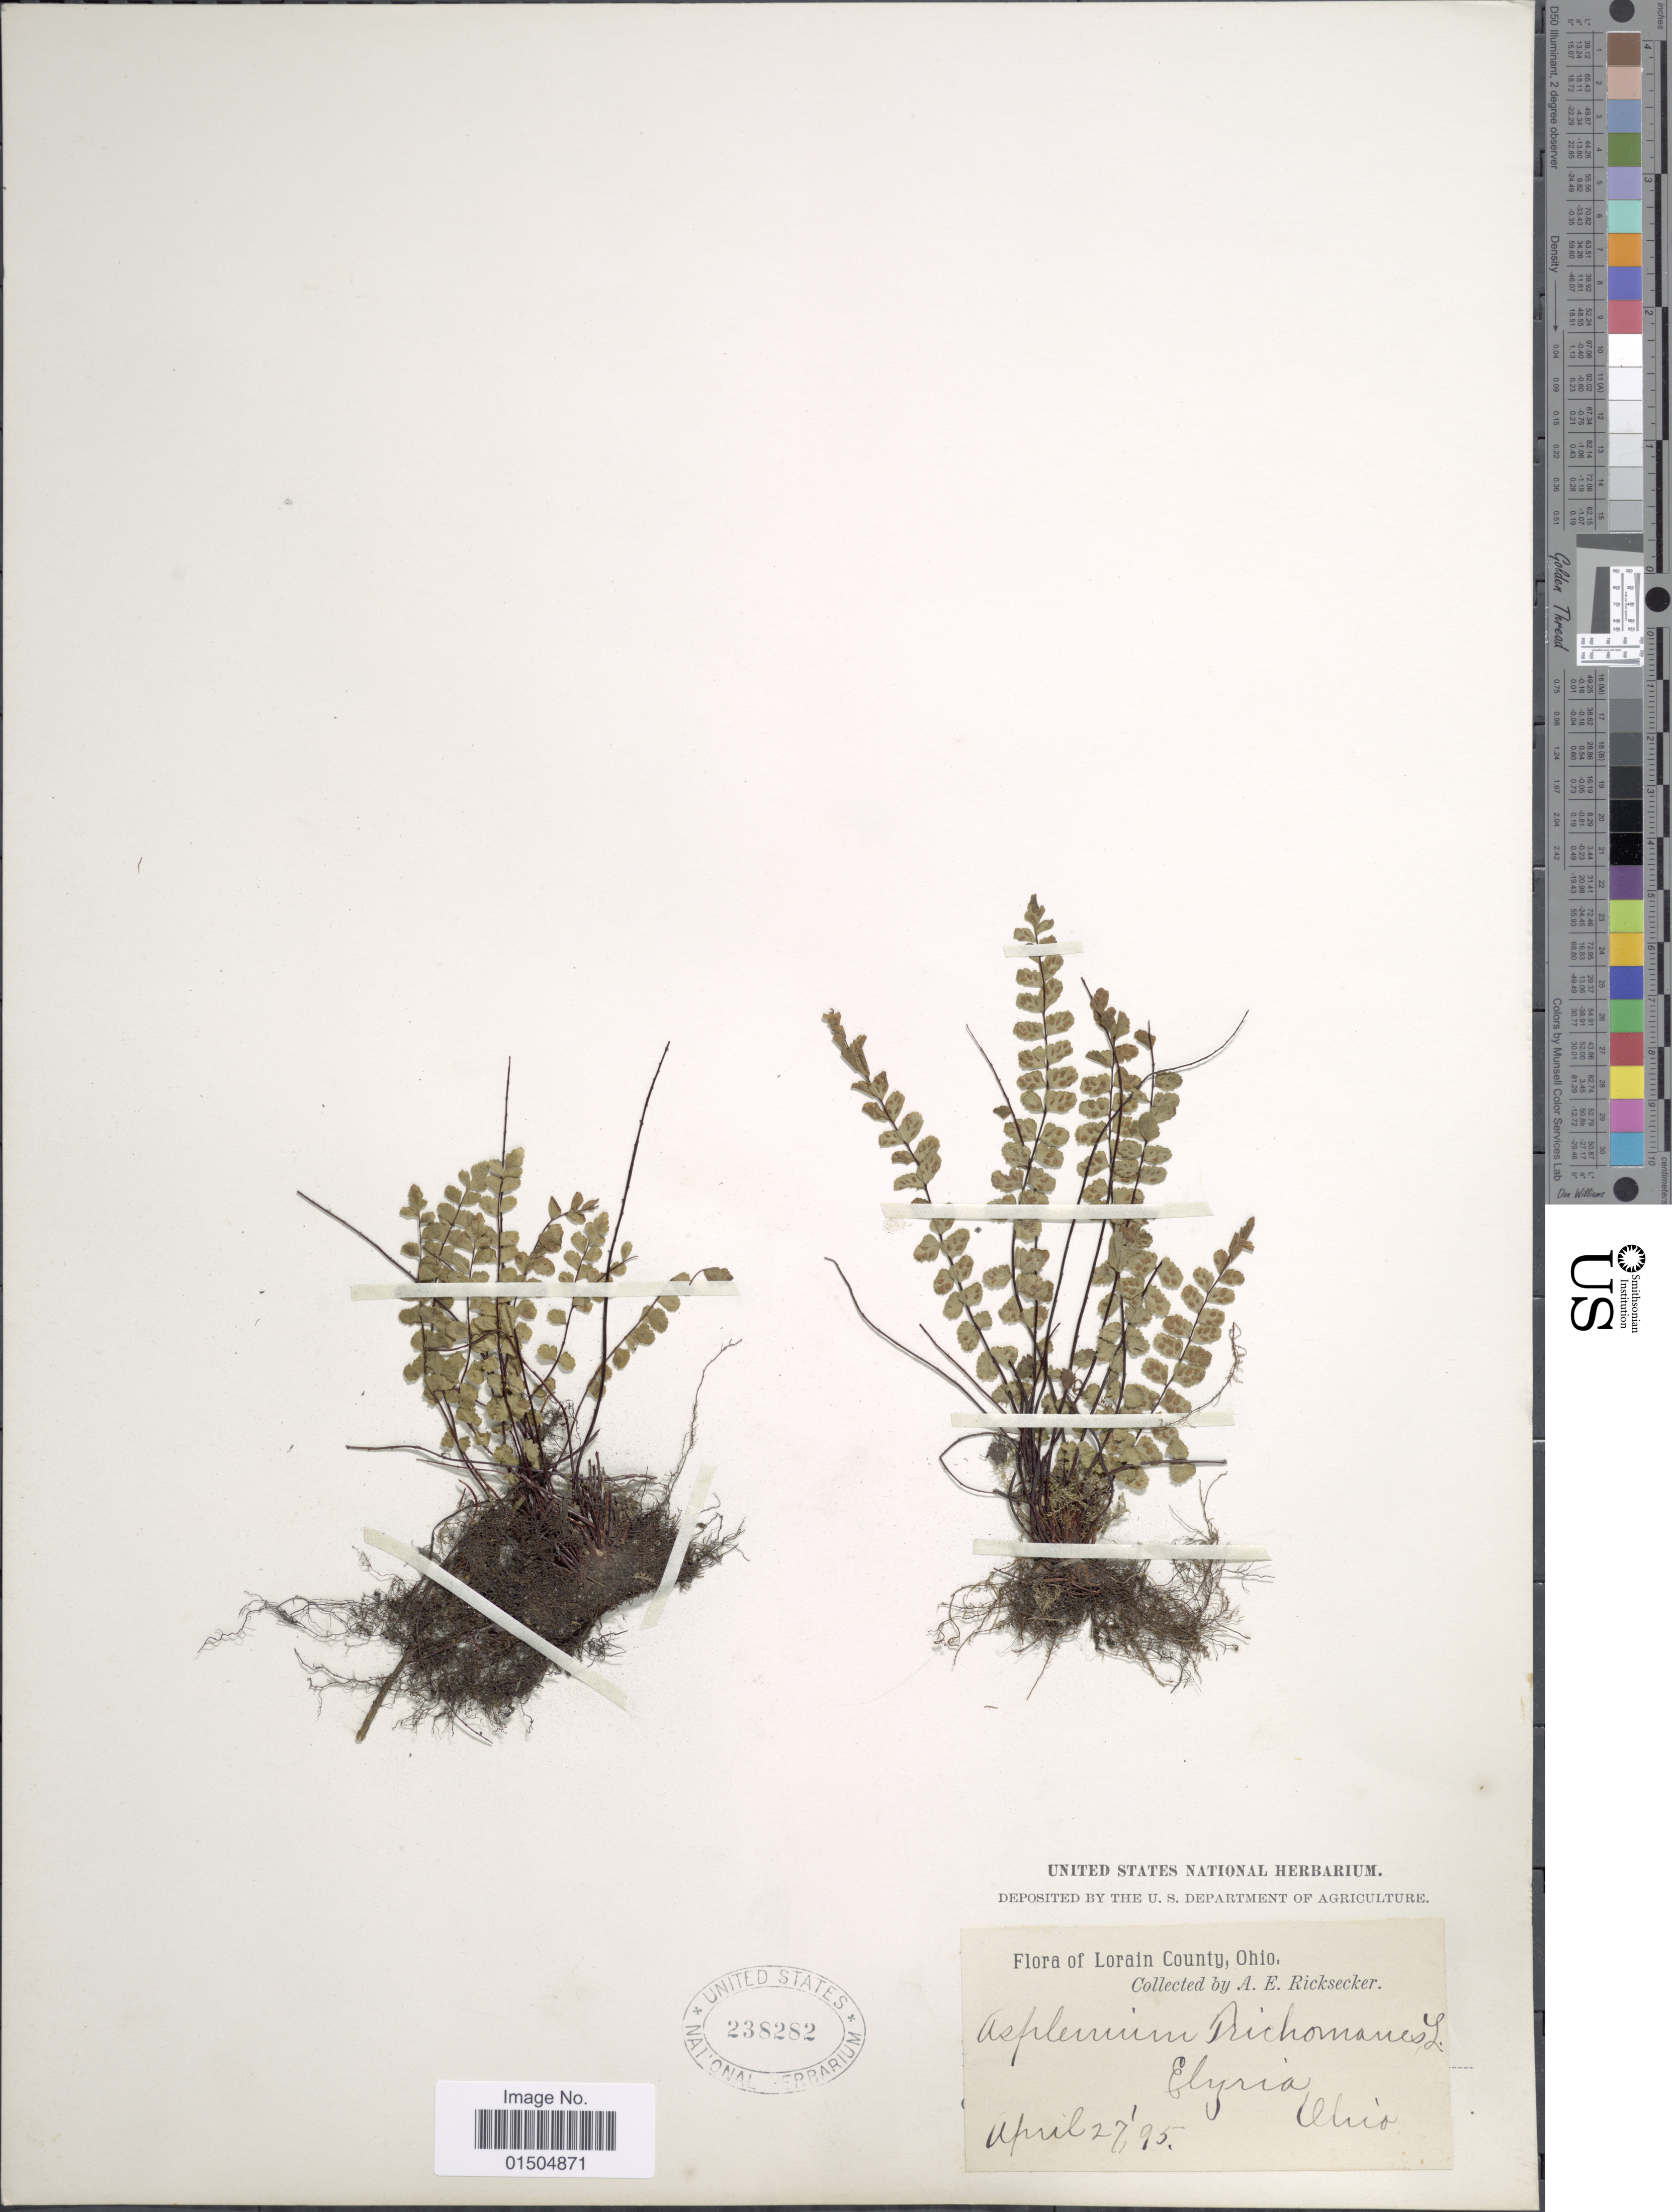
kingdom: Plantae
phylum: Tracheophyta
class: Polypodiopsida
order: Polypodiales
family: Aspleniaceae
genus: Asplenium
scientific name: Asplenium trichomanes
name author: L.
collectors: A. E. Ricksecker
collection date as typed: Transcribed d/m/y: 27/4/95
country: United States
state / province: Ohio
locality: Lorain County. Elyria.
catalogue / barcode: US 238282